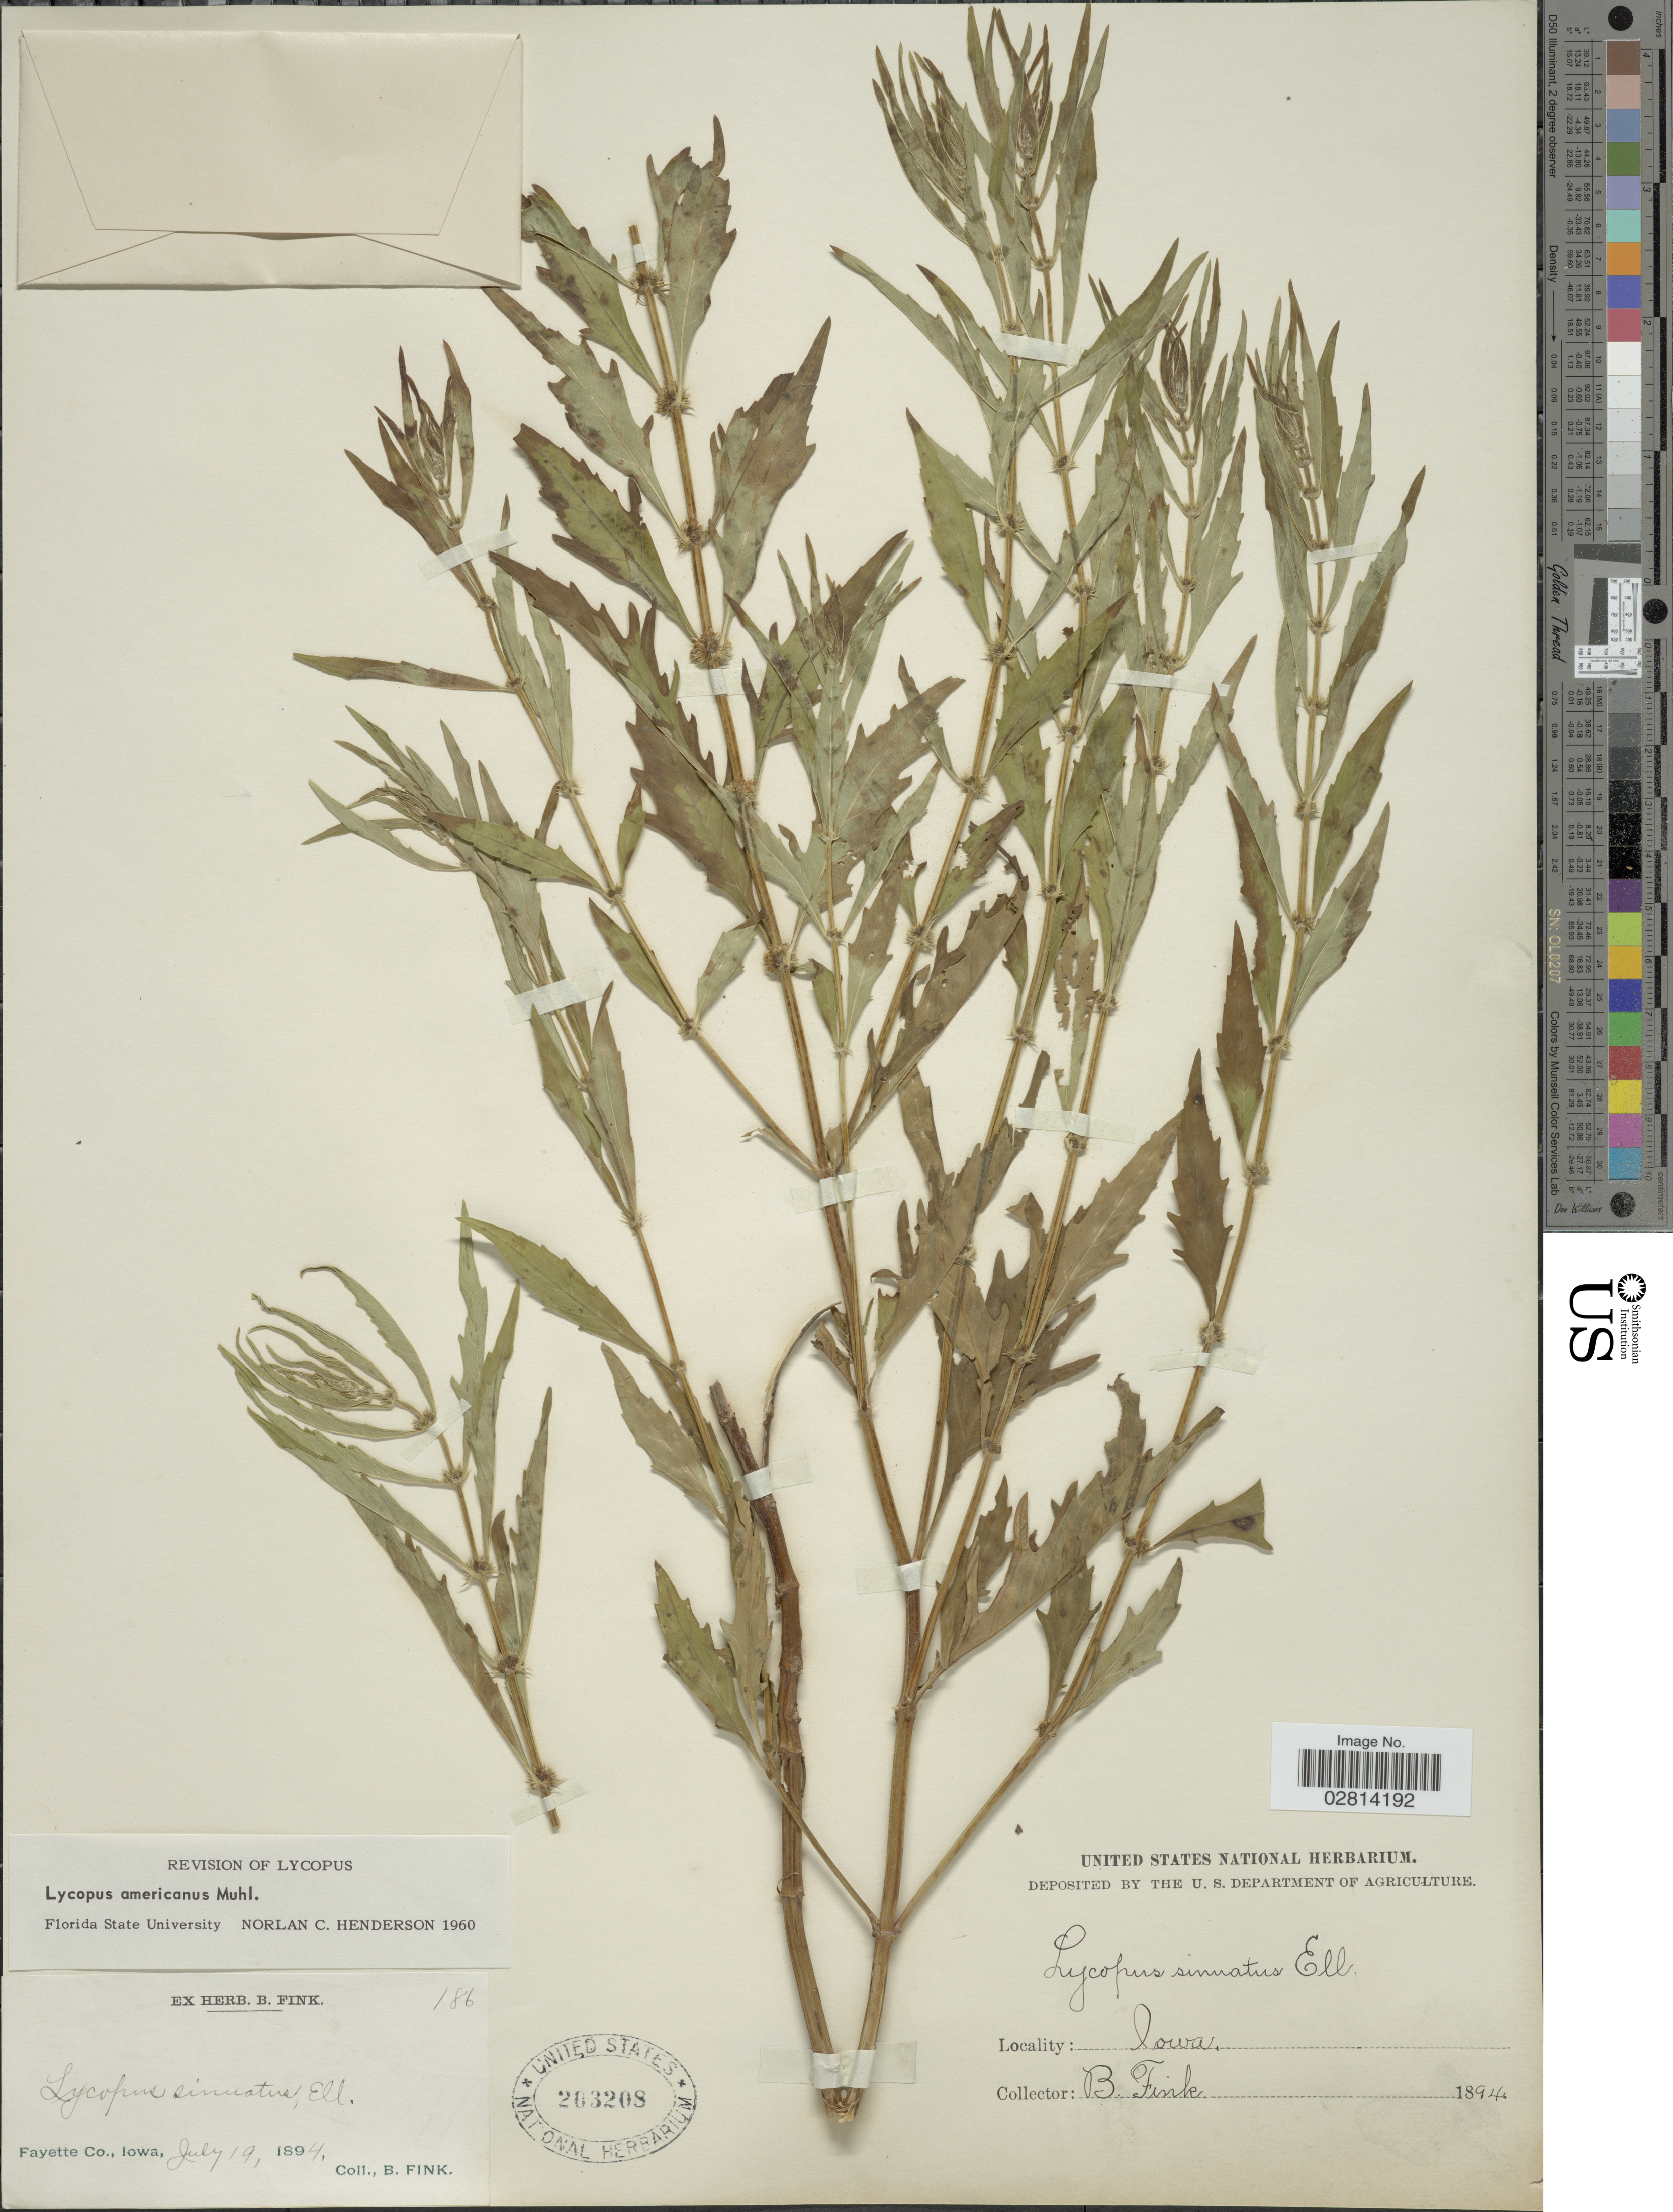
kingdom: Plantae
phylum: Tracheophyta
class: Magnoliopsida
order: Lamiales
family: Lamiaceae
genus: Lycopus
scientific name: Lycopus americanus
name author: Muhl. ex W.P.C. Barton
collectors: B. Fink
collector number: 186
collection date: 1894-07-19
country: United States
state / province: Iowa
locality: Fayette Co., Iowa.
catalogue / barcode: US 203208